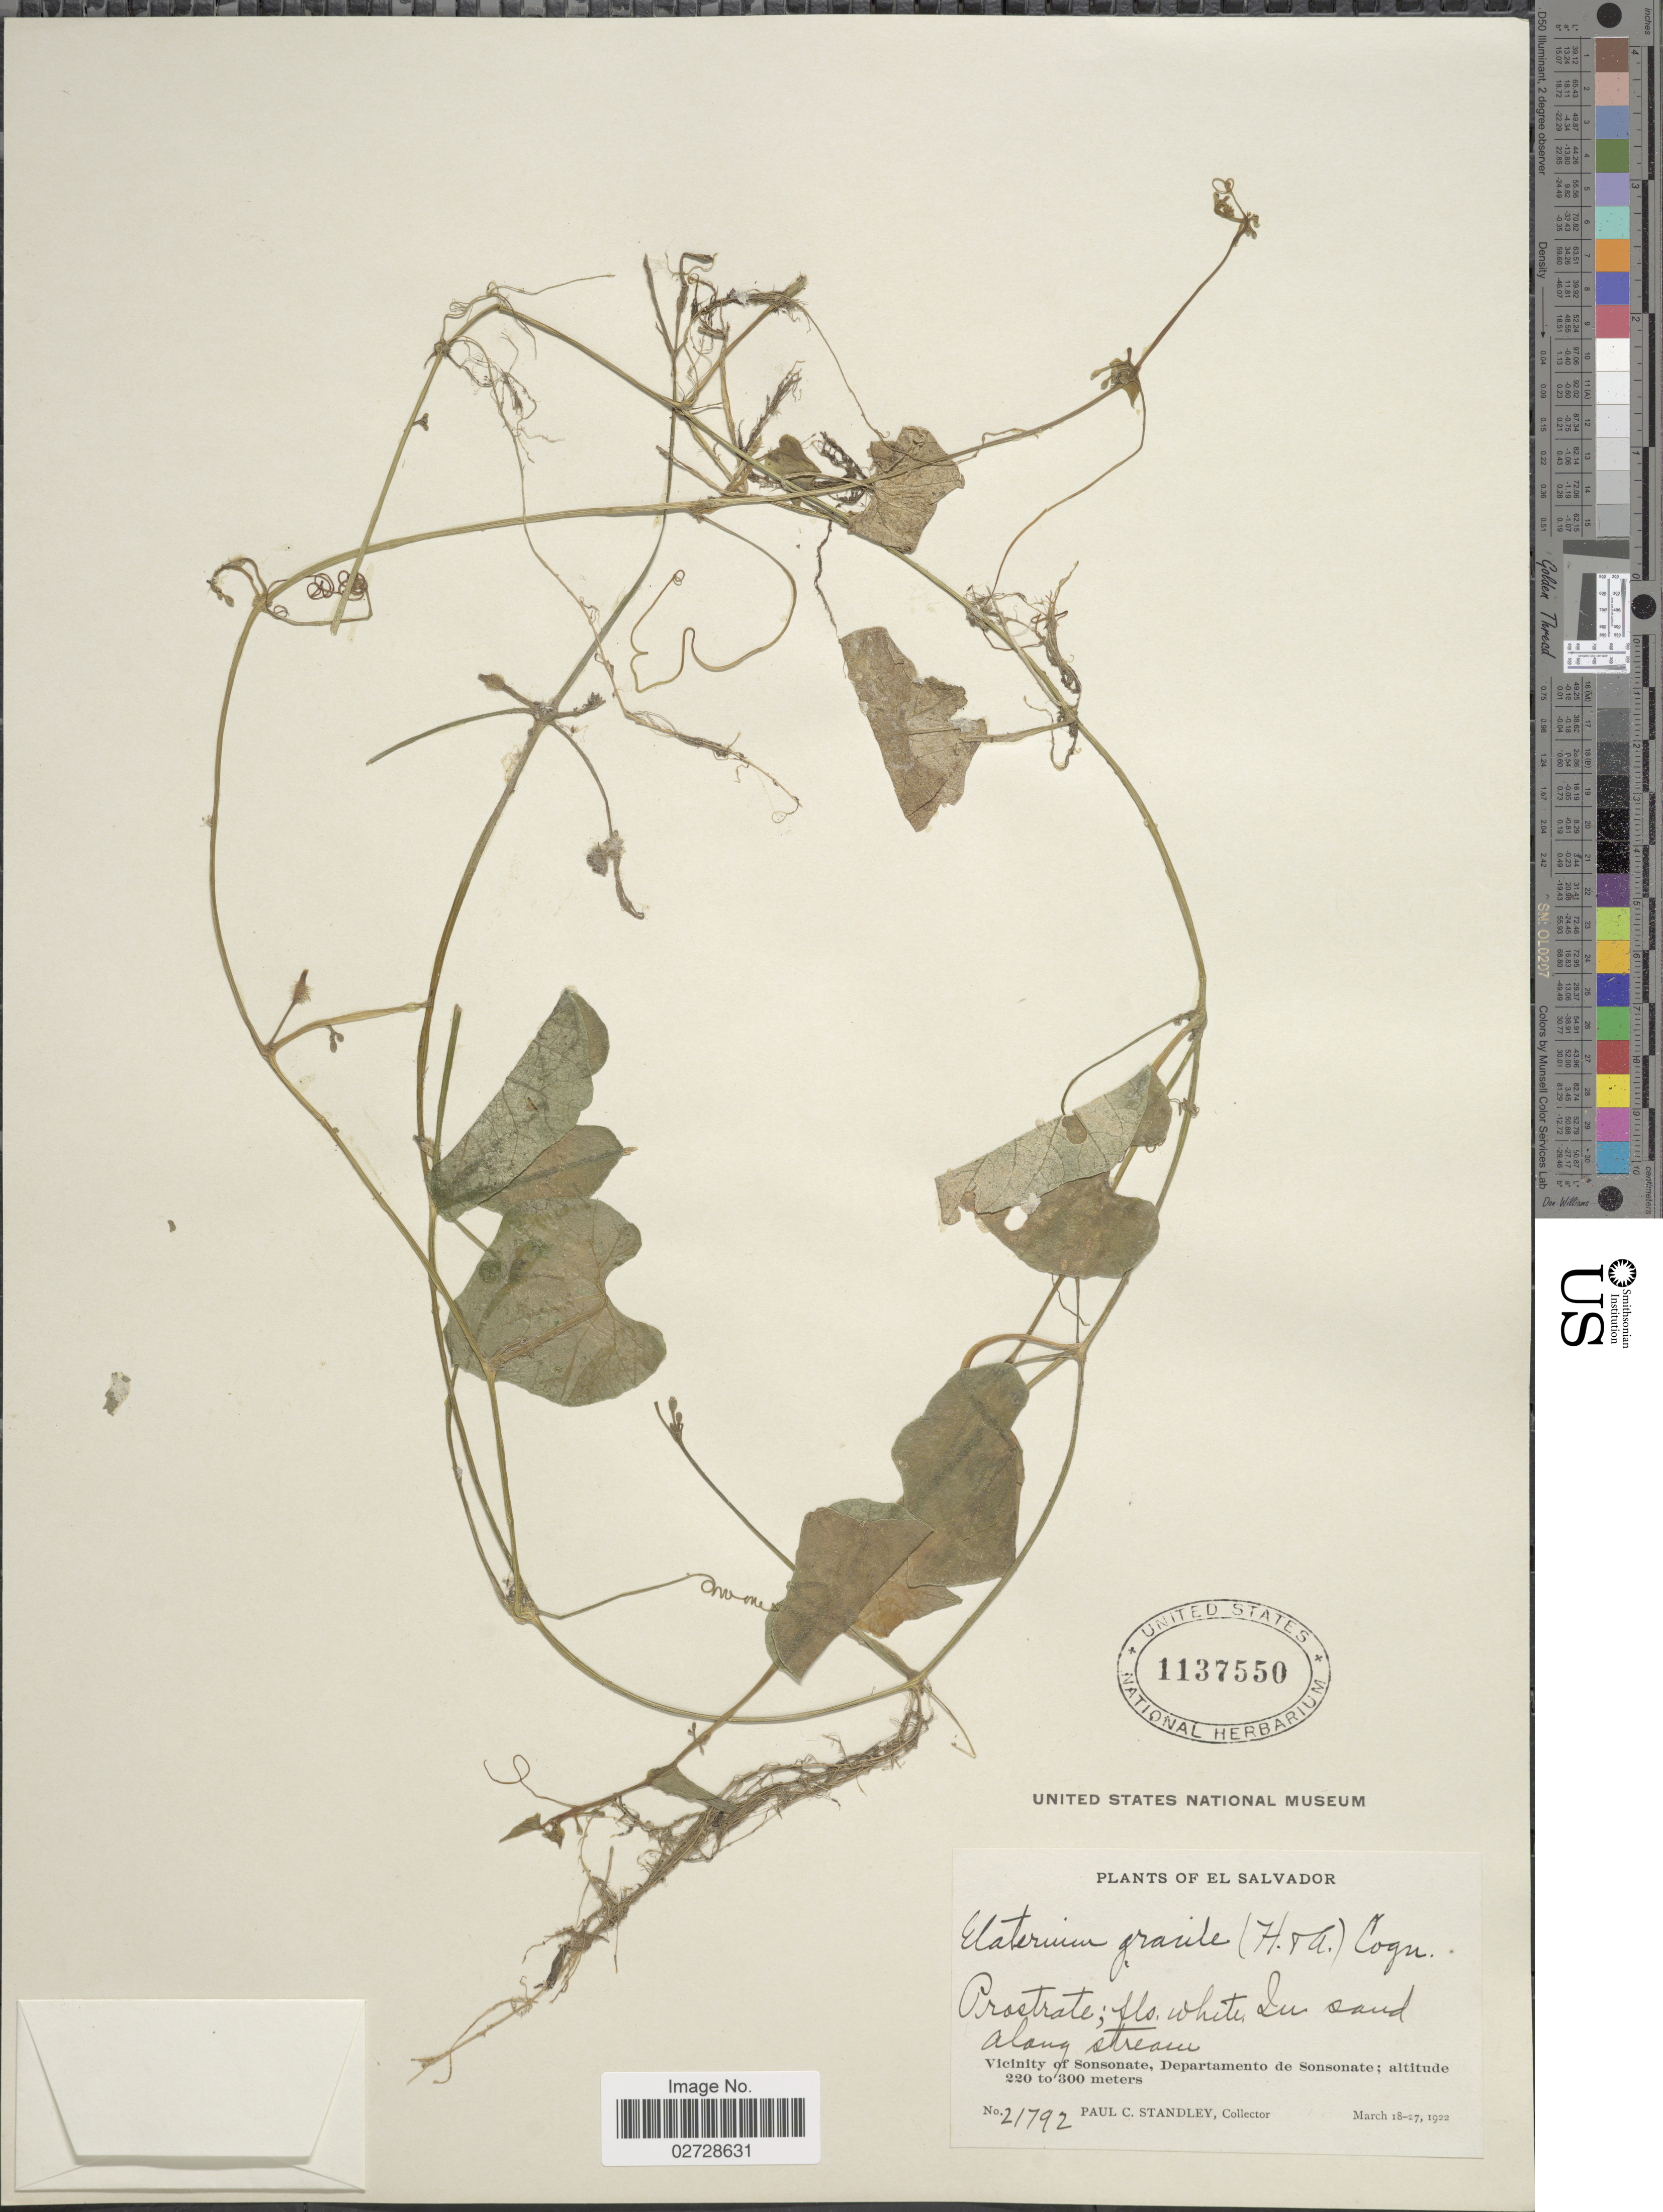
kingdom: Plantae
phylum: Tracheophyta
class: Magnoliopsida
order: Cucurbitales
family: Cucurbitaceae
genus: Cyclanthera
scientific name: Cyclanthera carthagenensis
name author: (Jacq.) H. Schaef. & S.S. Renner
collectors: P. C. Standley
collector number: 21792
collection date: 1922-03-18/1922-03-27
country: El Salvador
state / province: Sonsonate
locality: In sand along stream, Vicinity of Sonsonate.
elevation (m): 220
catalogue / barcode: US 1137550